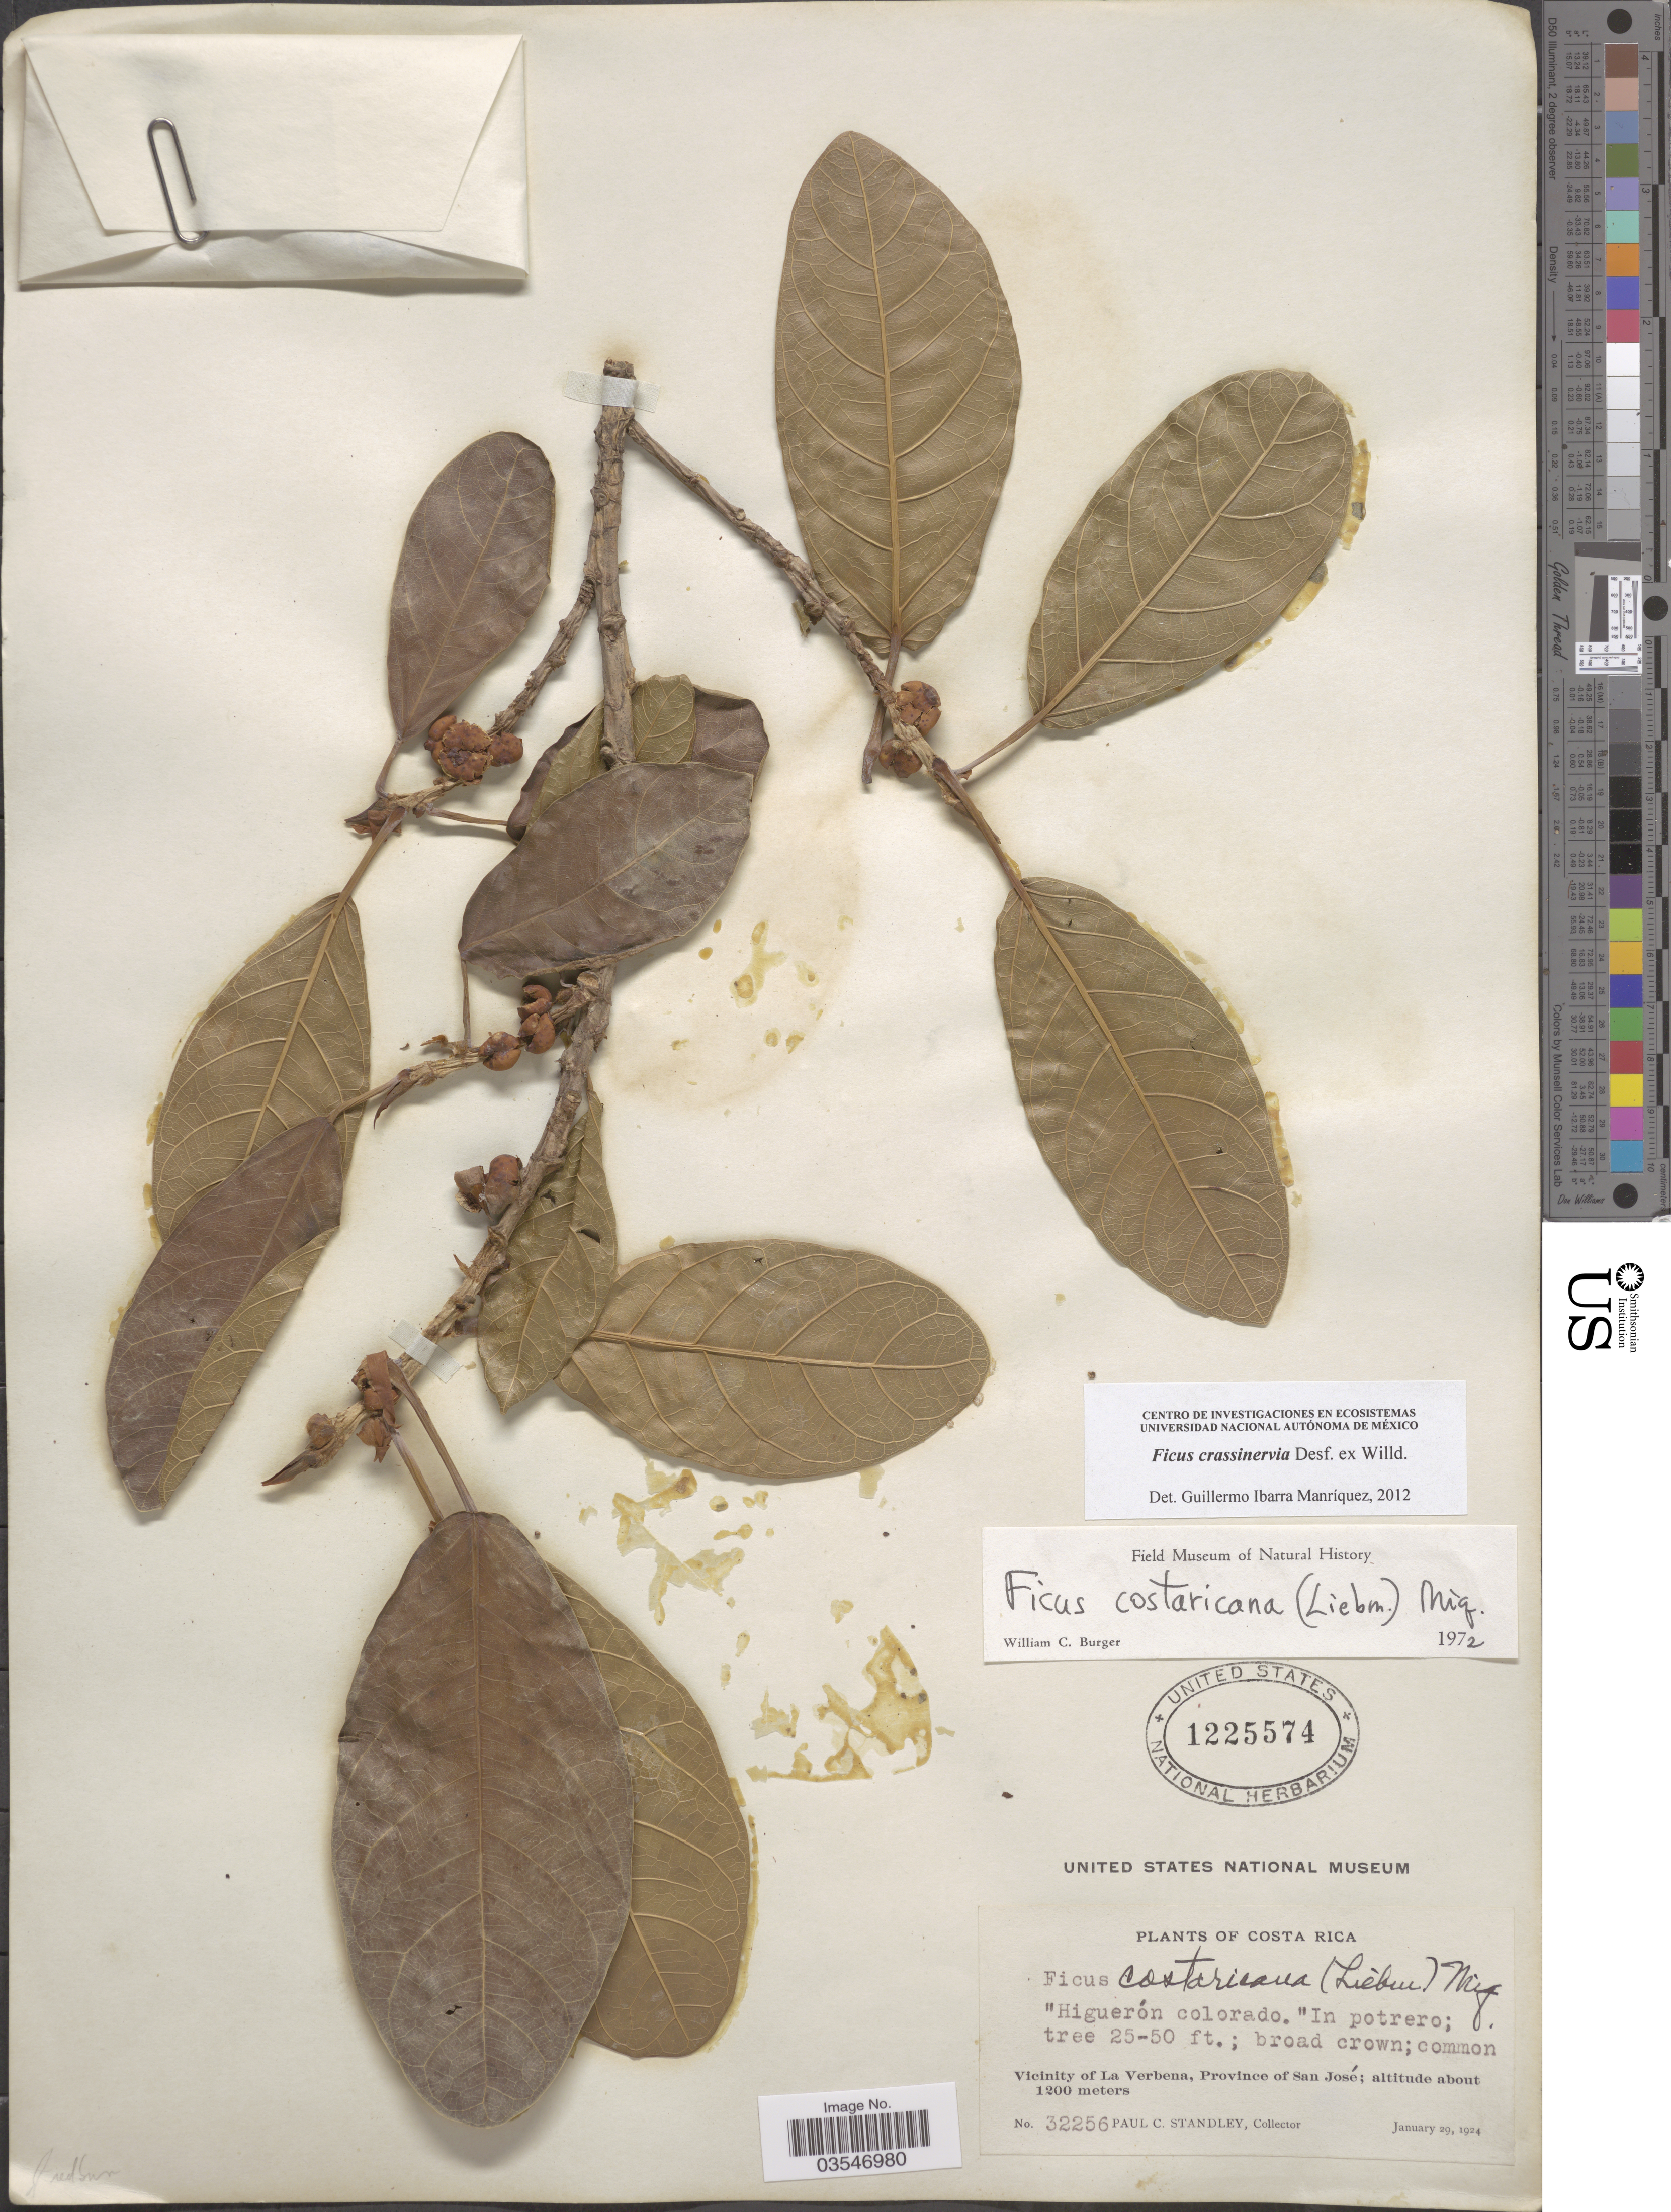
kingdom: Plantae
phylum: Tracheophyta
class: Magnoliopsida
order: Rosales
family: Moraceae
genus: Ficus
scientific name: Ficus crassinervia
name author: Desf. ex Willd.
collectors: P. C. Standley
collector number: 32256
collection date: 1924-01-29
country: Costa Rica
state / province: San José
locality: Vicinity of La Verbena.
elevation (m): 1200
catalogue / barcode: US 1225574